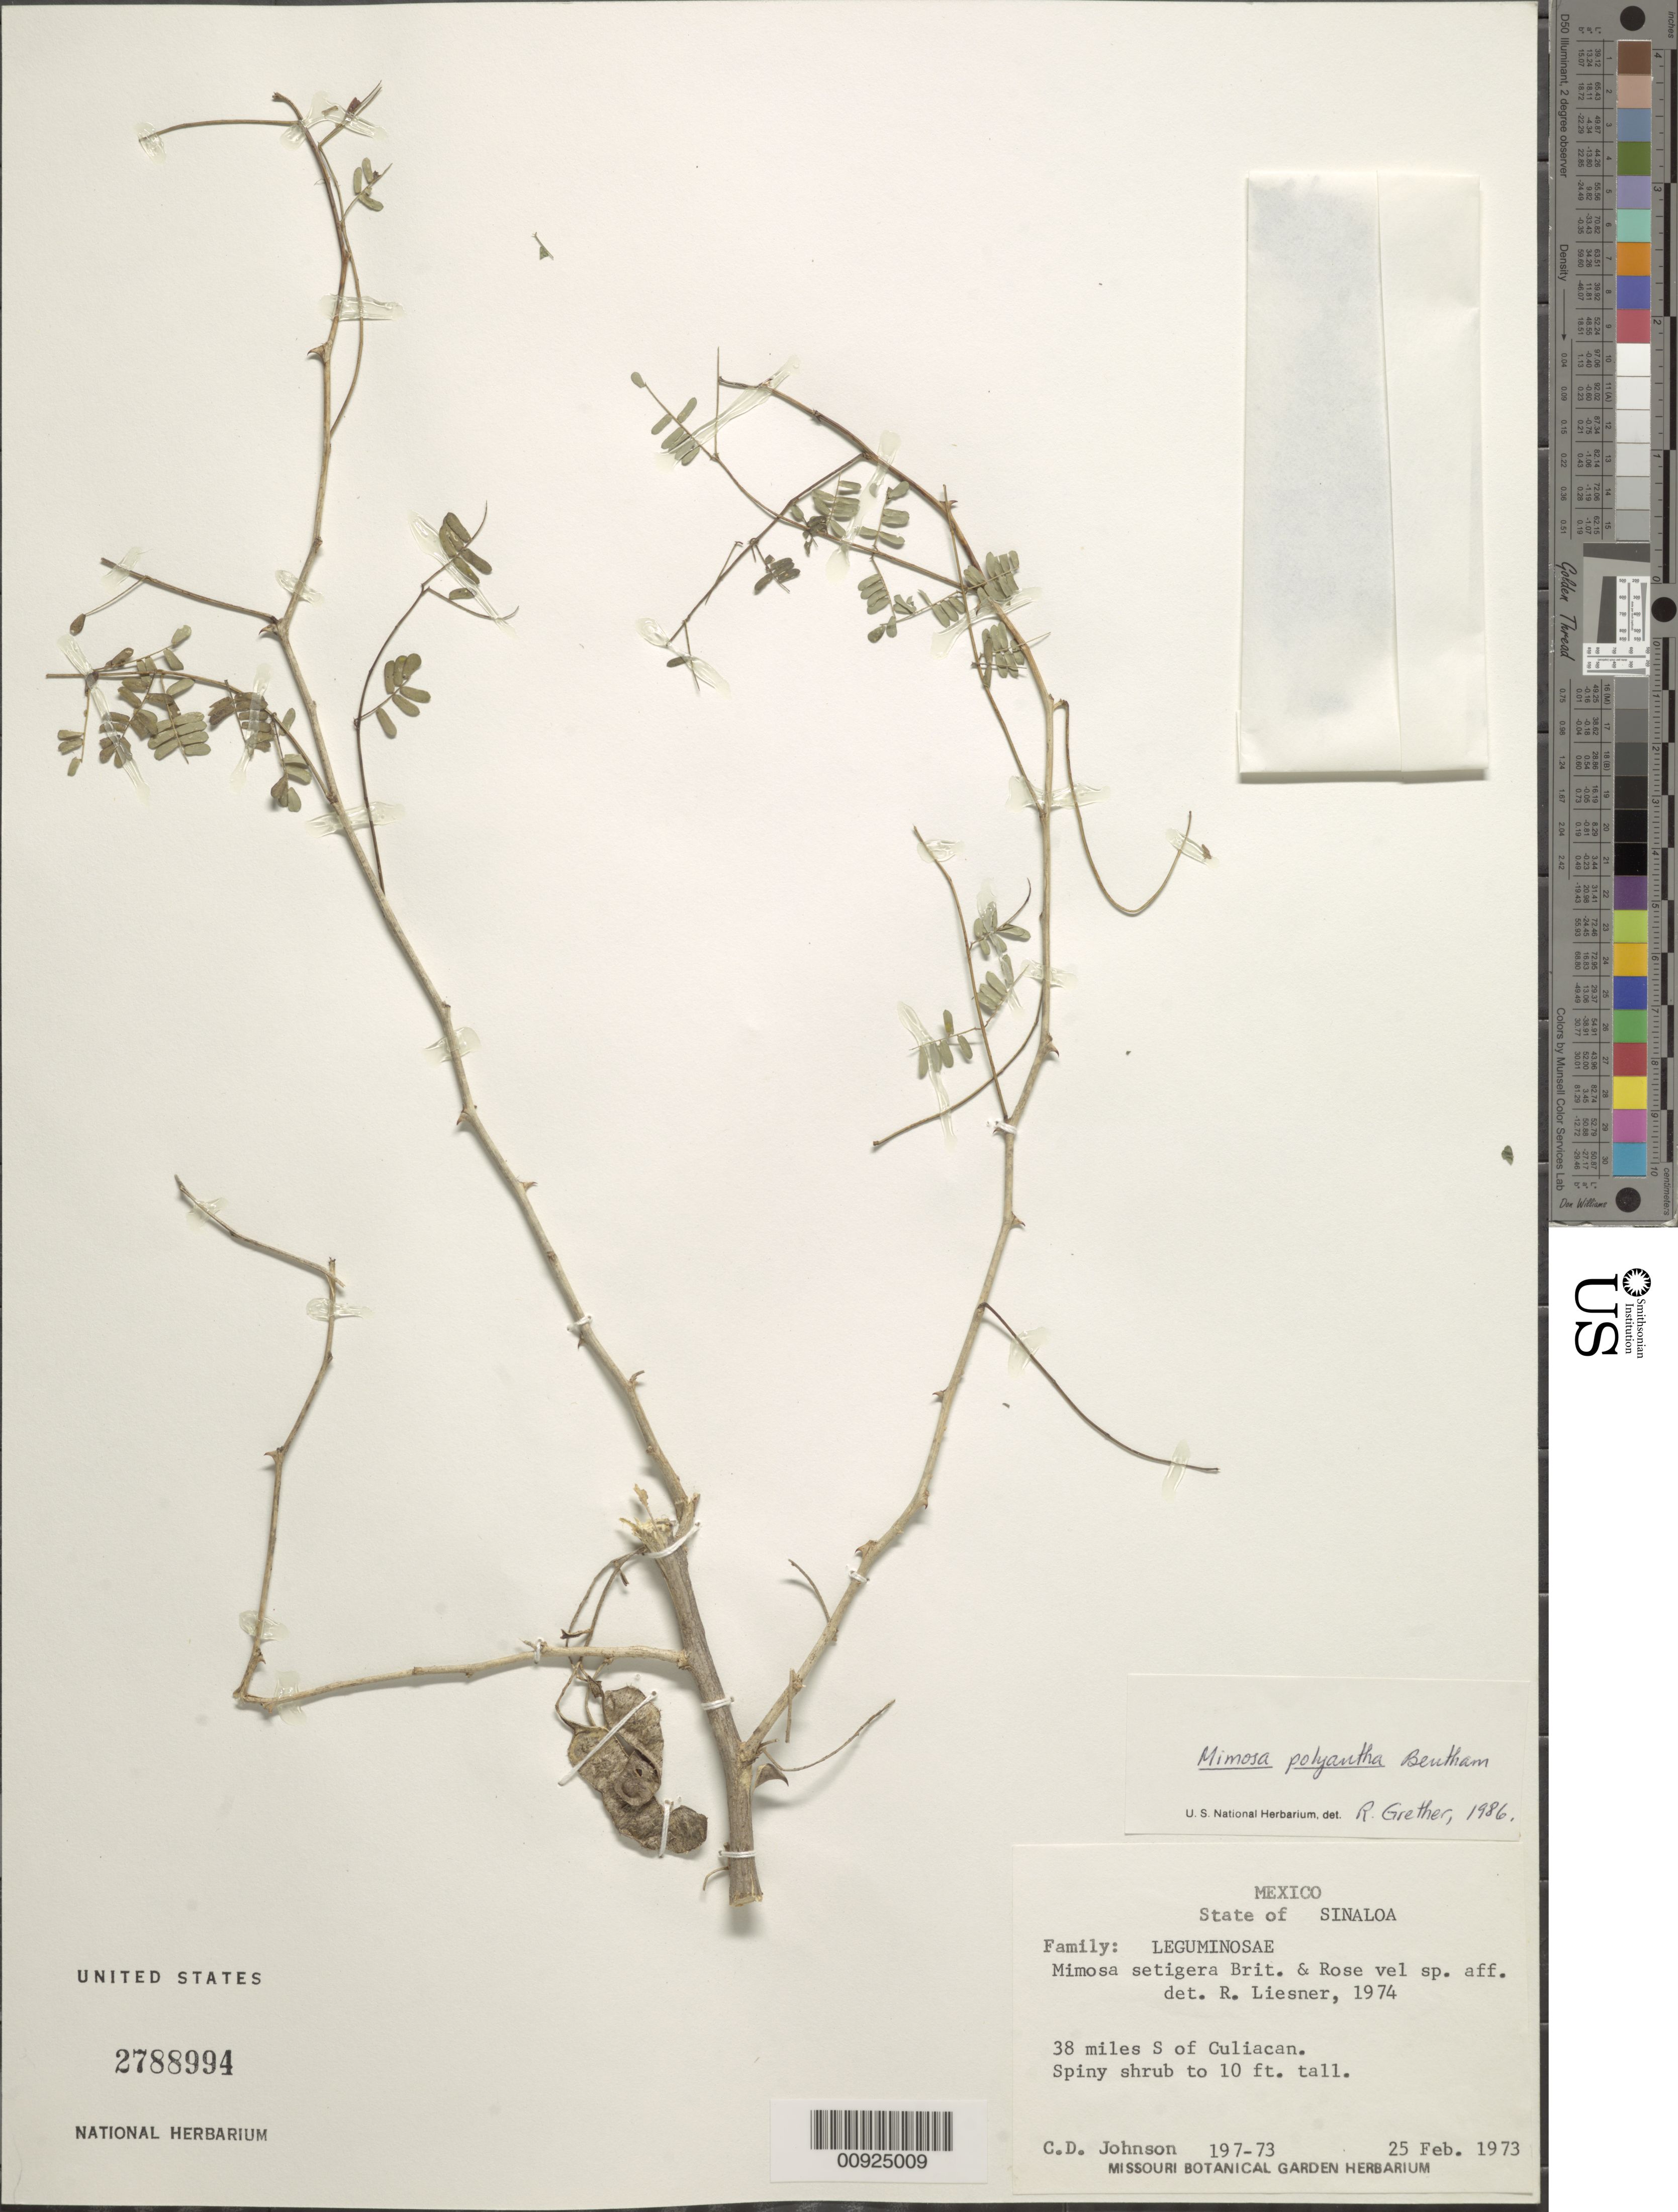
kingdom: Plantae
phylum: Tracheophyta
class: Magnoliopsida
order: Fabales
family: Fabaceae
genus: Mimosa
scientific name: Mimosa polyantha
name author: Benth.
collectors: C. D. Johnson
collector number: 197-73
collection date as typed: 25 Feb 1973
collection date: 1973-02-25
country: Mexico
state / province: Sinaloa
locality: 38 miles S of Culiacan.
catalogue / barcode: US 2788994